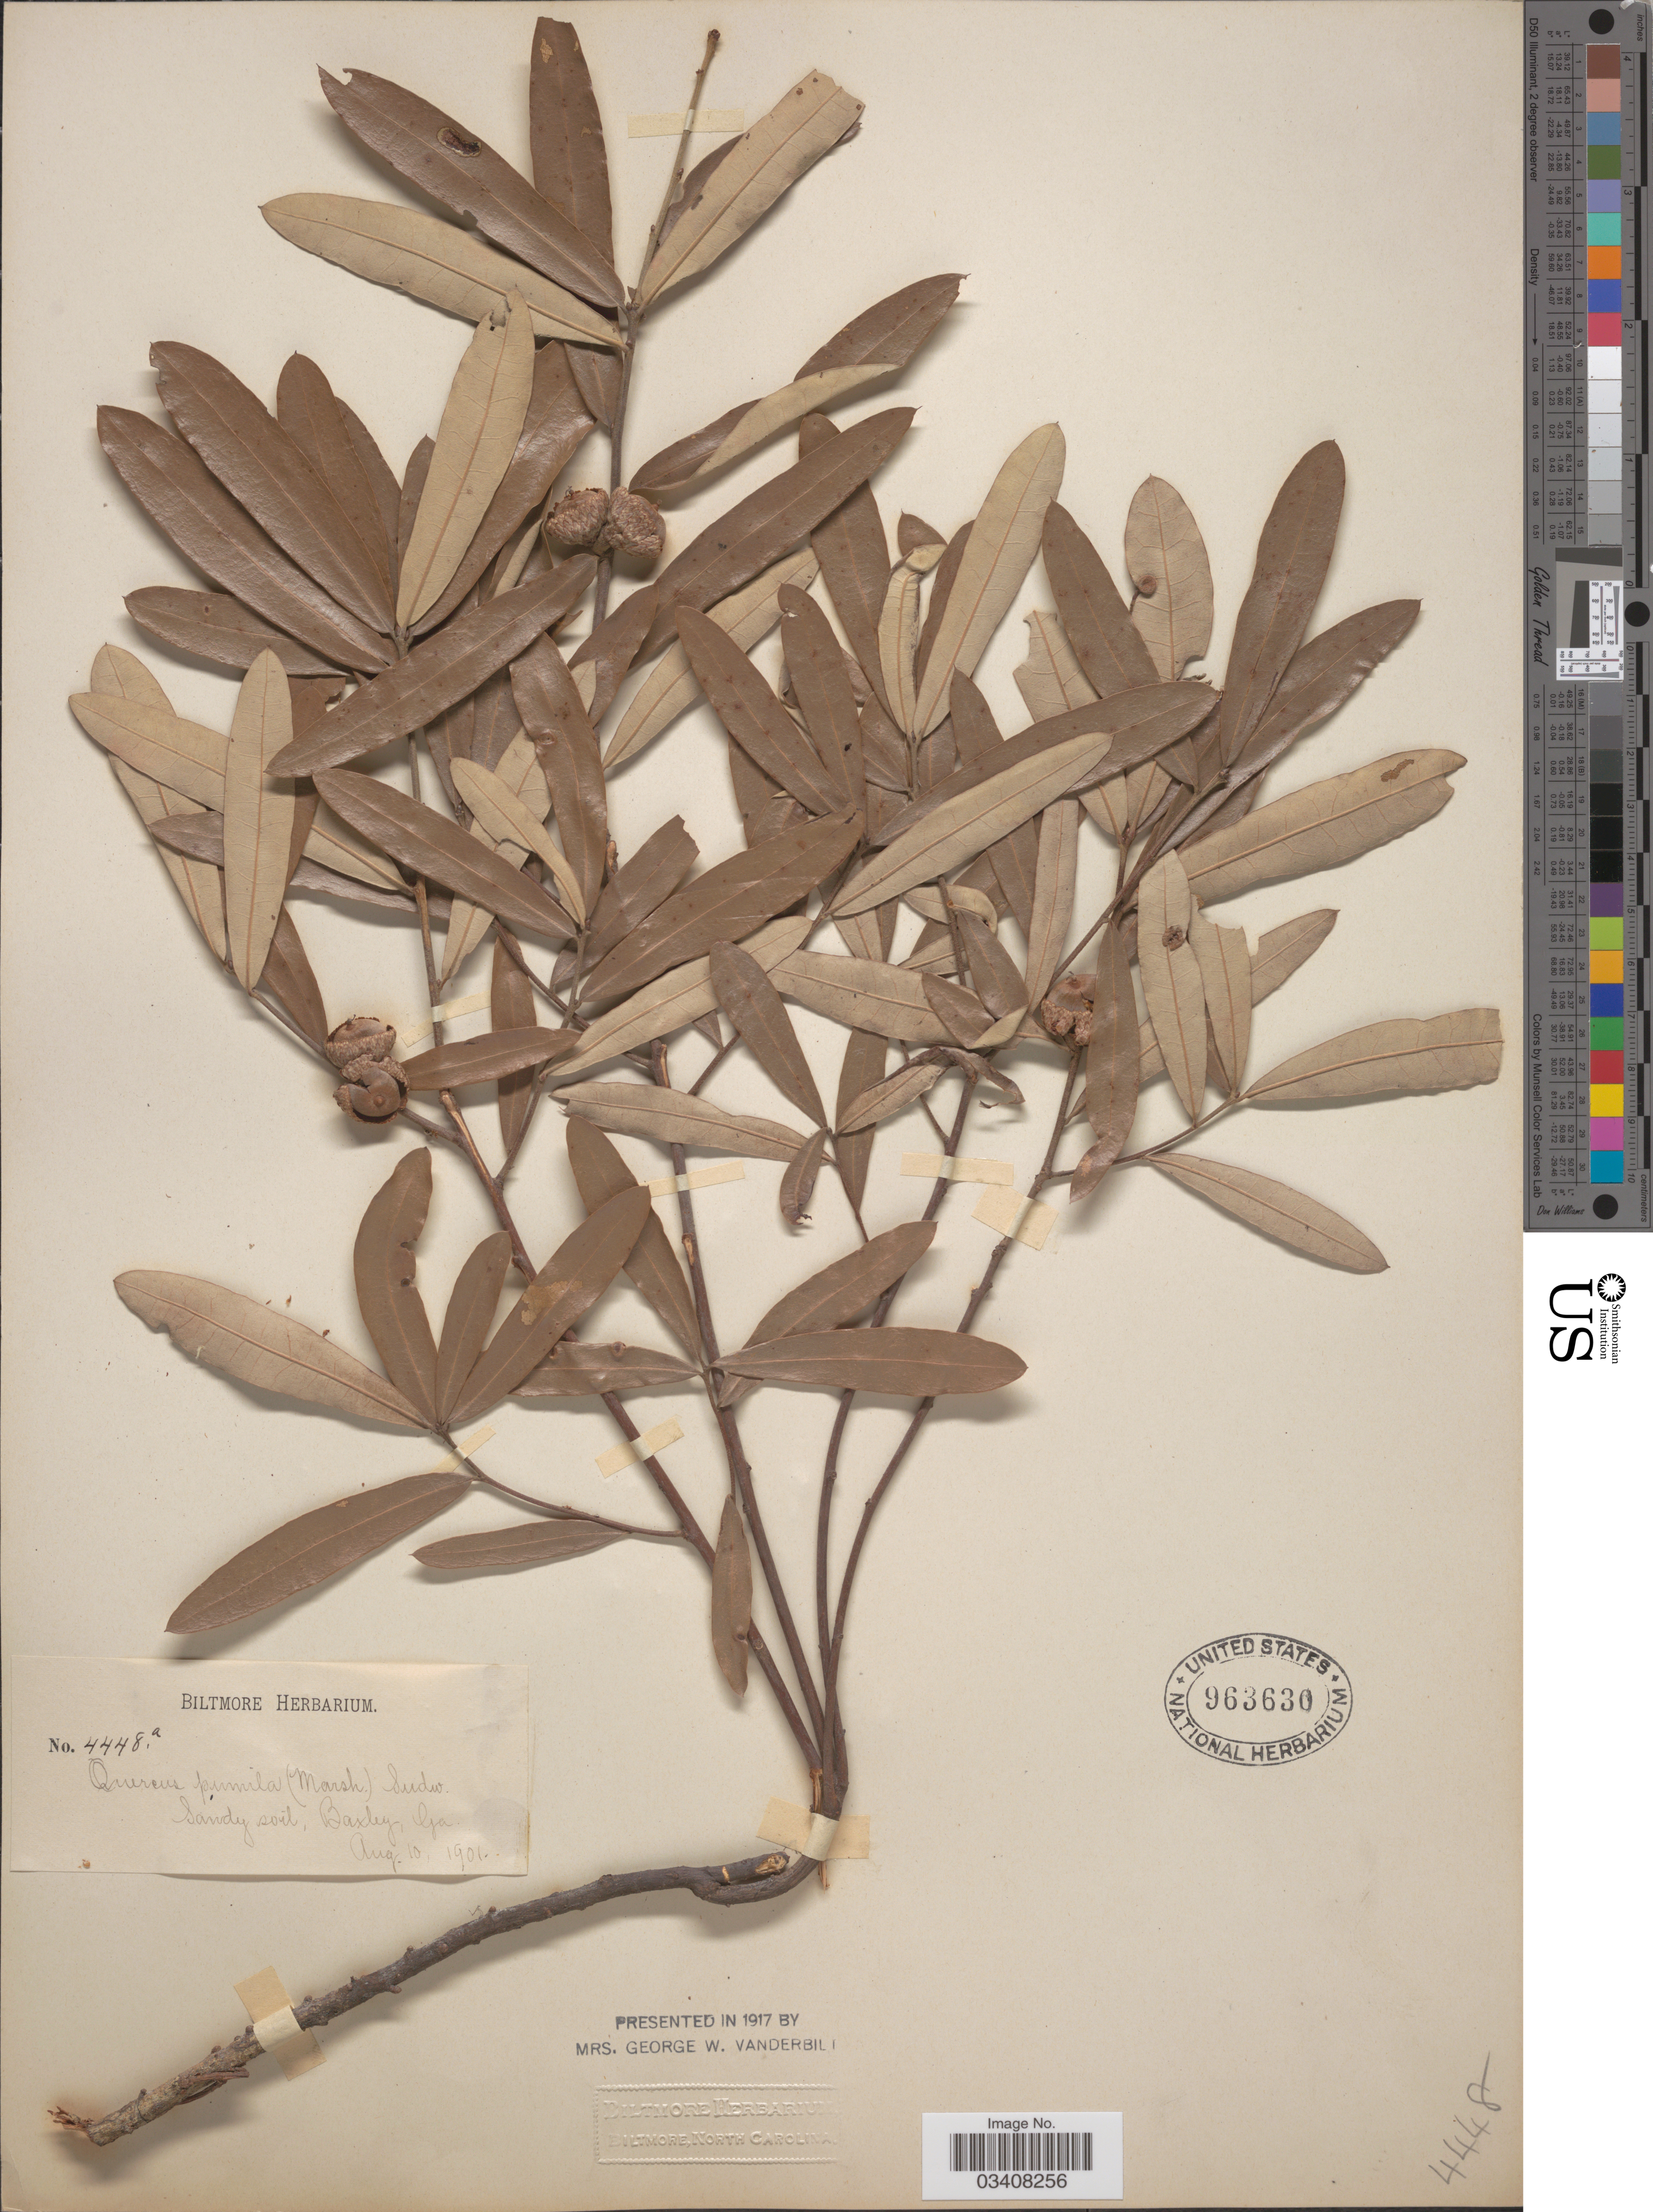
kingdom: Plantae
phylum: Tracheophyta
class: Magnoliopsida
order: Fagales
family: Fagaceae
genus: Quercus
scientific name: Quercus pumila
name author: Walter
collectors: ex herb. Biltmore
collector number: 4448a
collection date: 1901-08-10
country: United States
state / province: Georgia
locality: Baxley.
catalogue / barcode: US 963630